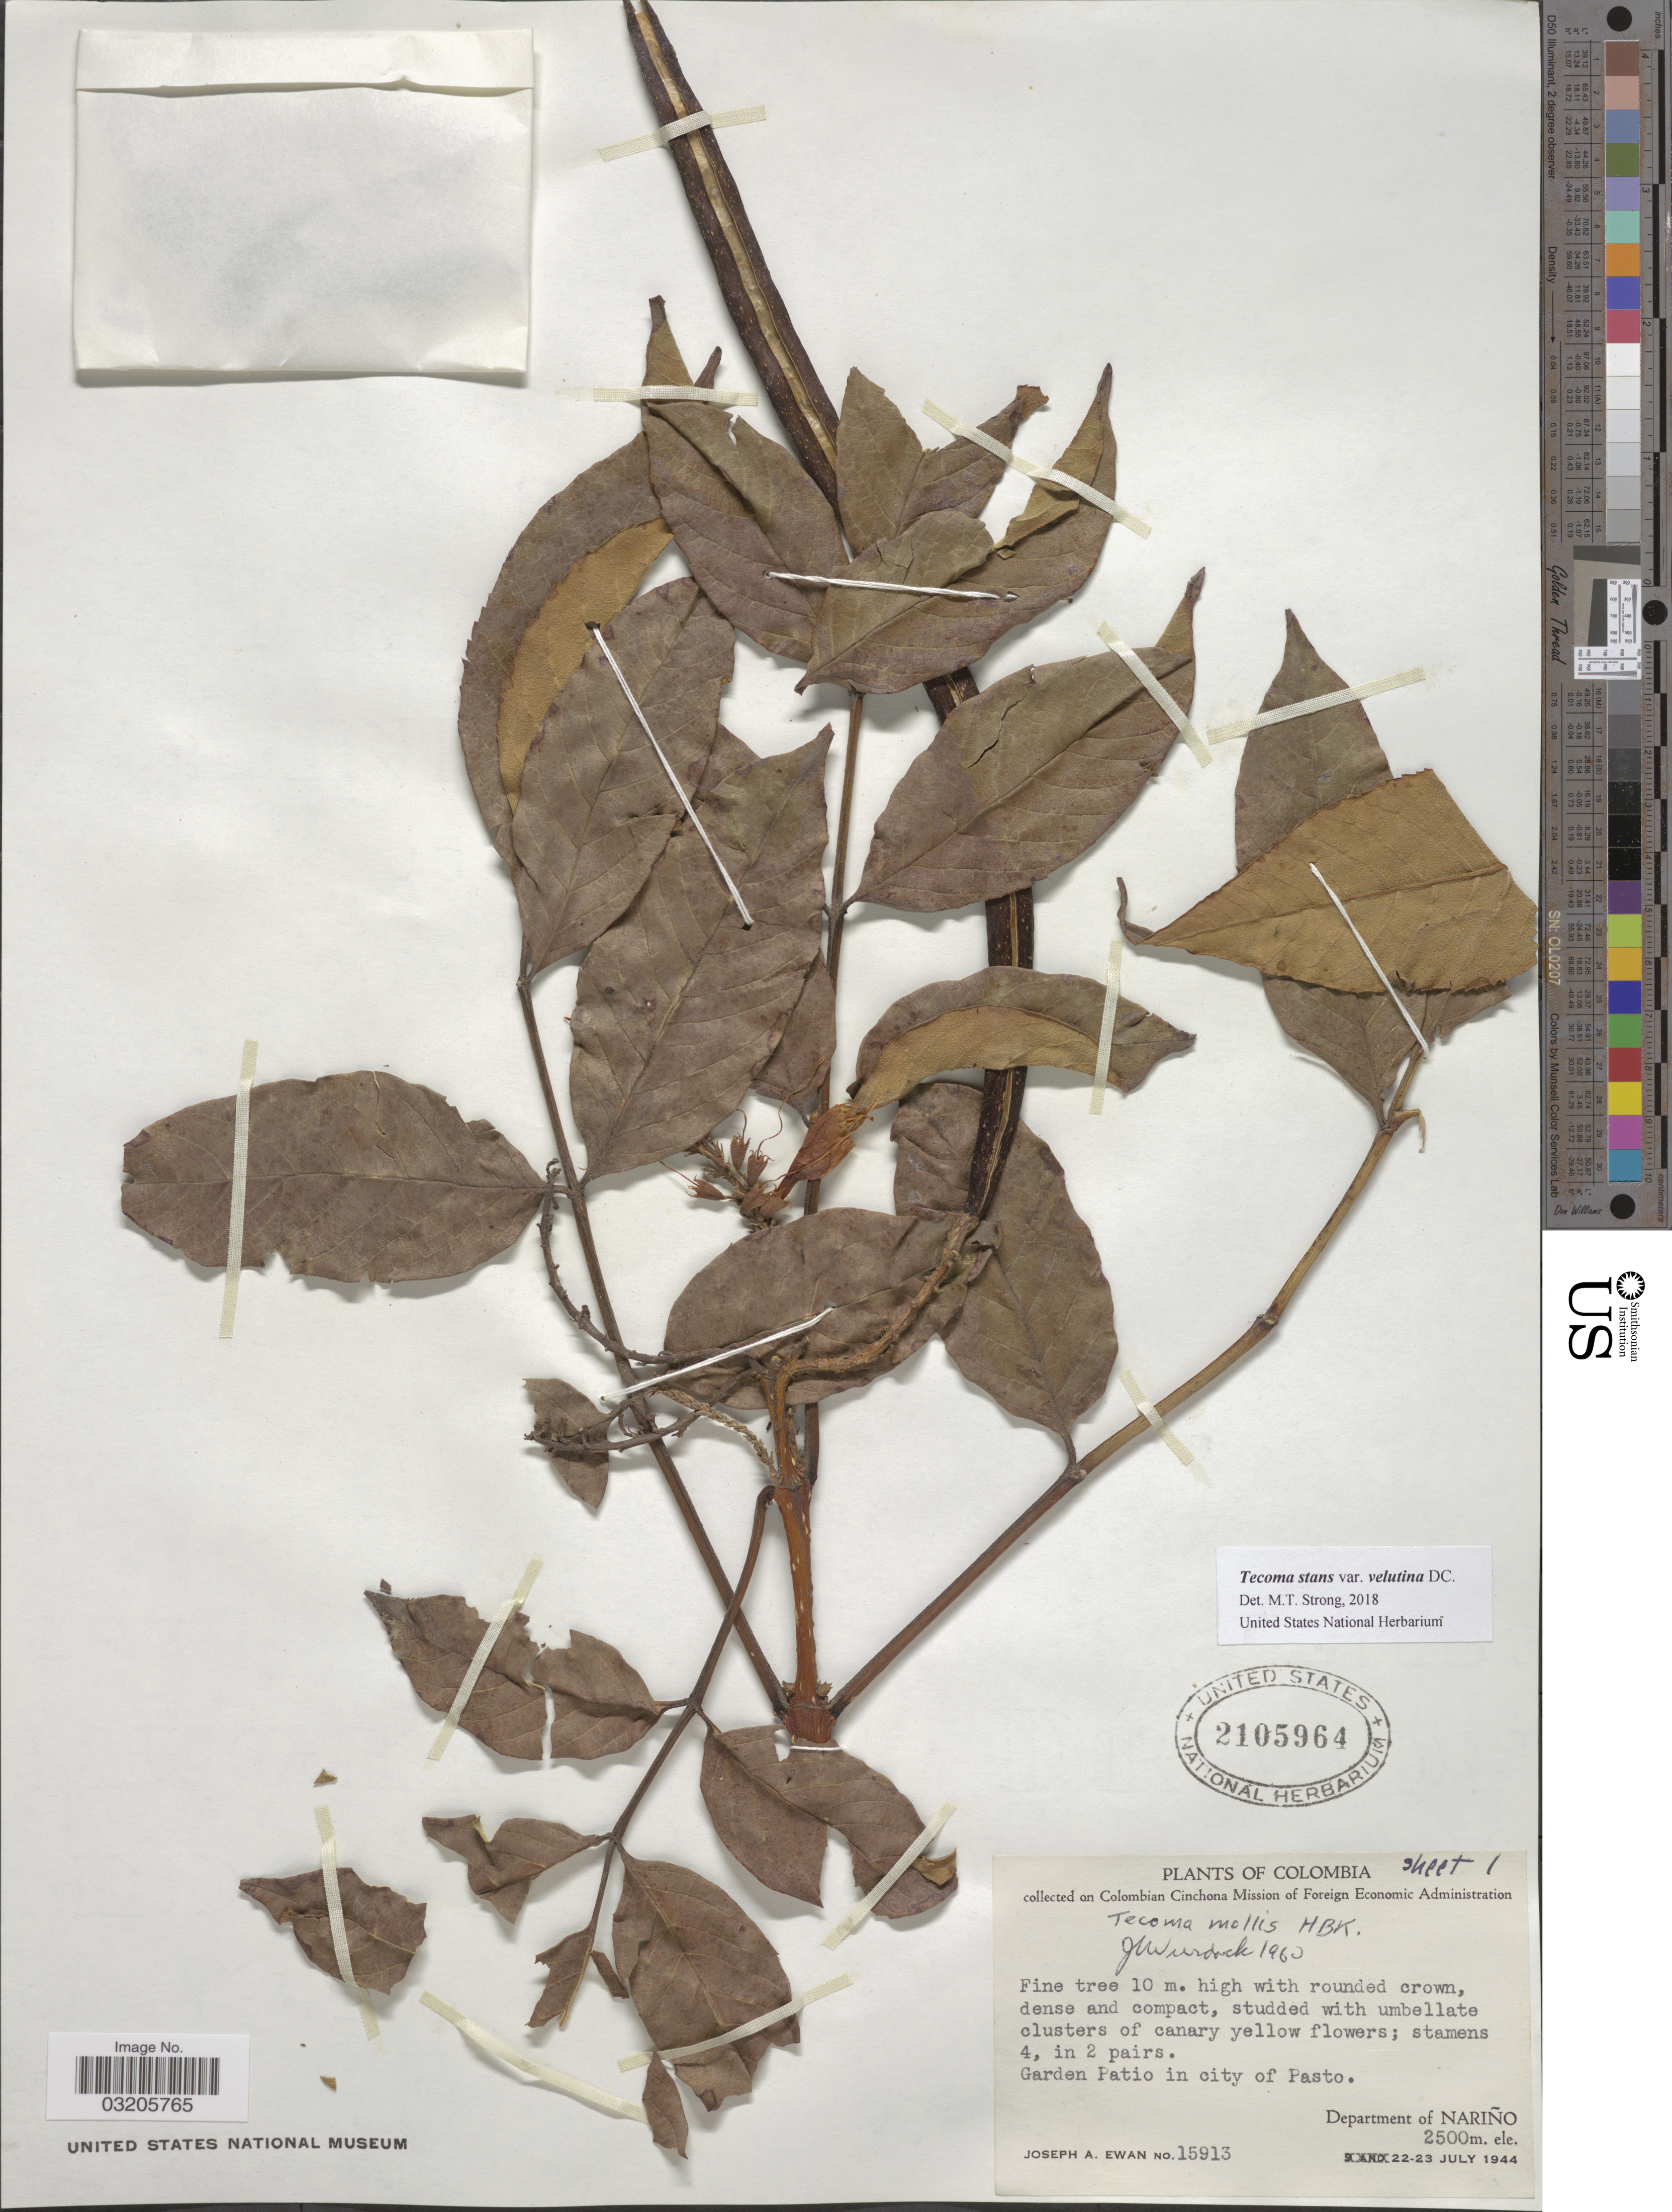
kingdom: Plantae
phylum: Tracheophyta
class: Magnoliopsida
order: Lamiales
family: Bignoniaceae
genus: Tecoma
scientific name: Tecoma stans var. velutina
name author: DC.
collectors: J. A. Ewan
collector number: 15913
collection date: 1944-07-22/1944-07-23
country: Colombia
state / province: Nariño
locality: Garden Patio in city of Pasto. Department of Nariño.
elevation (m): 2500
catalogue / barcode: US 2105964